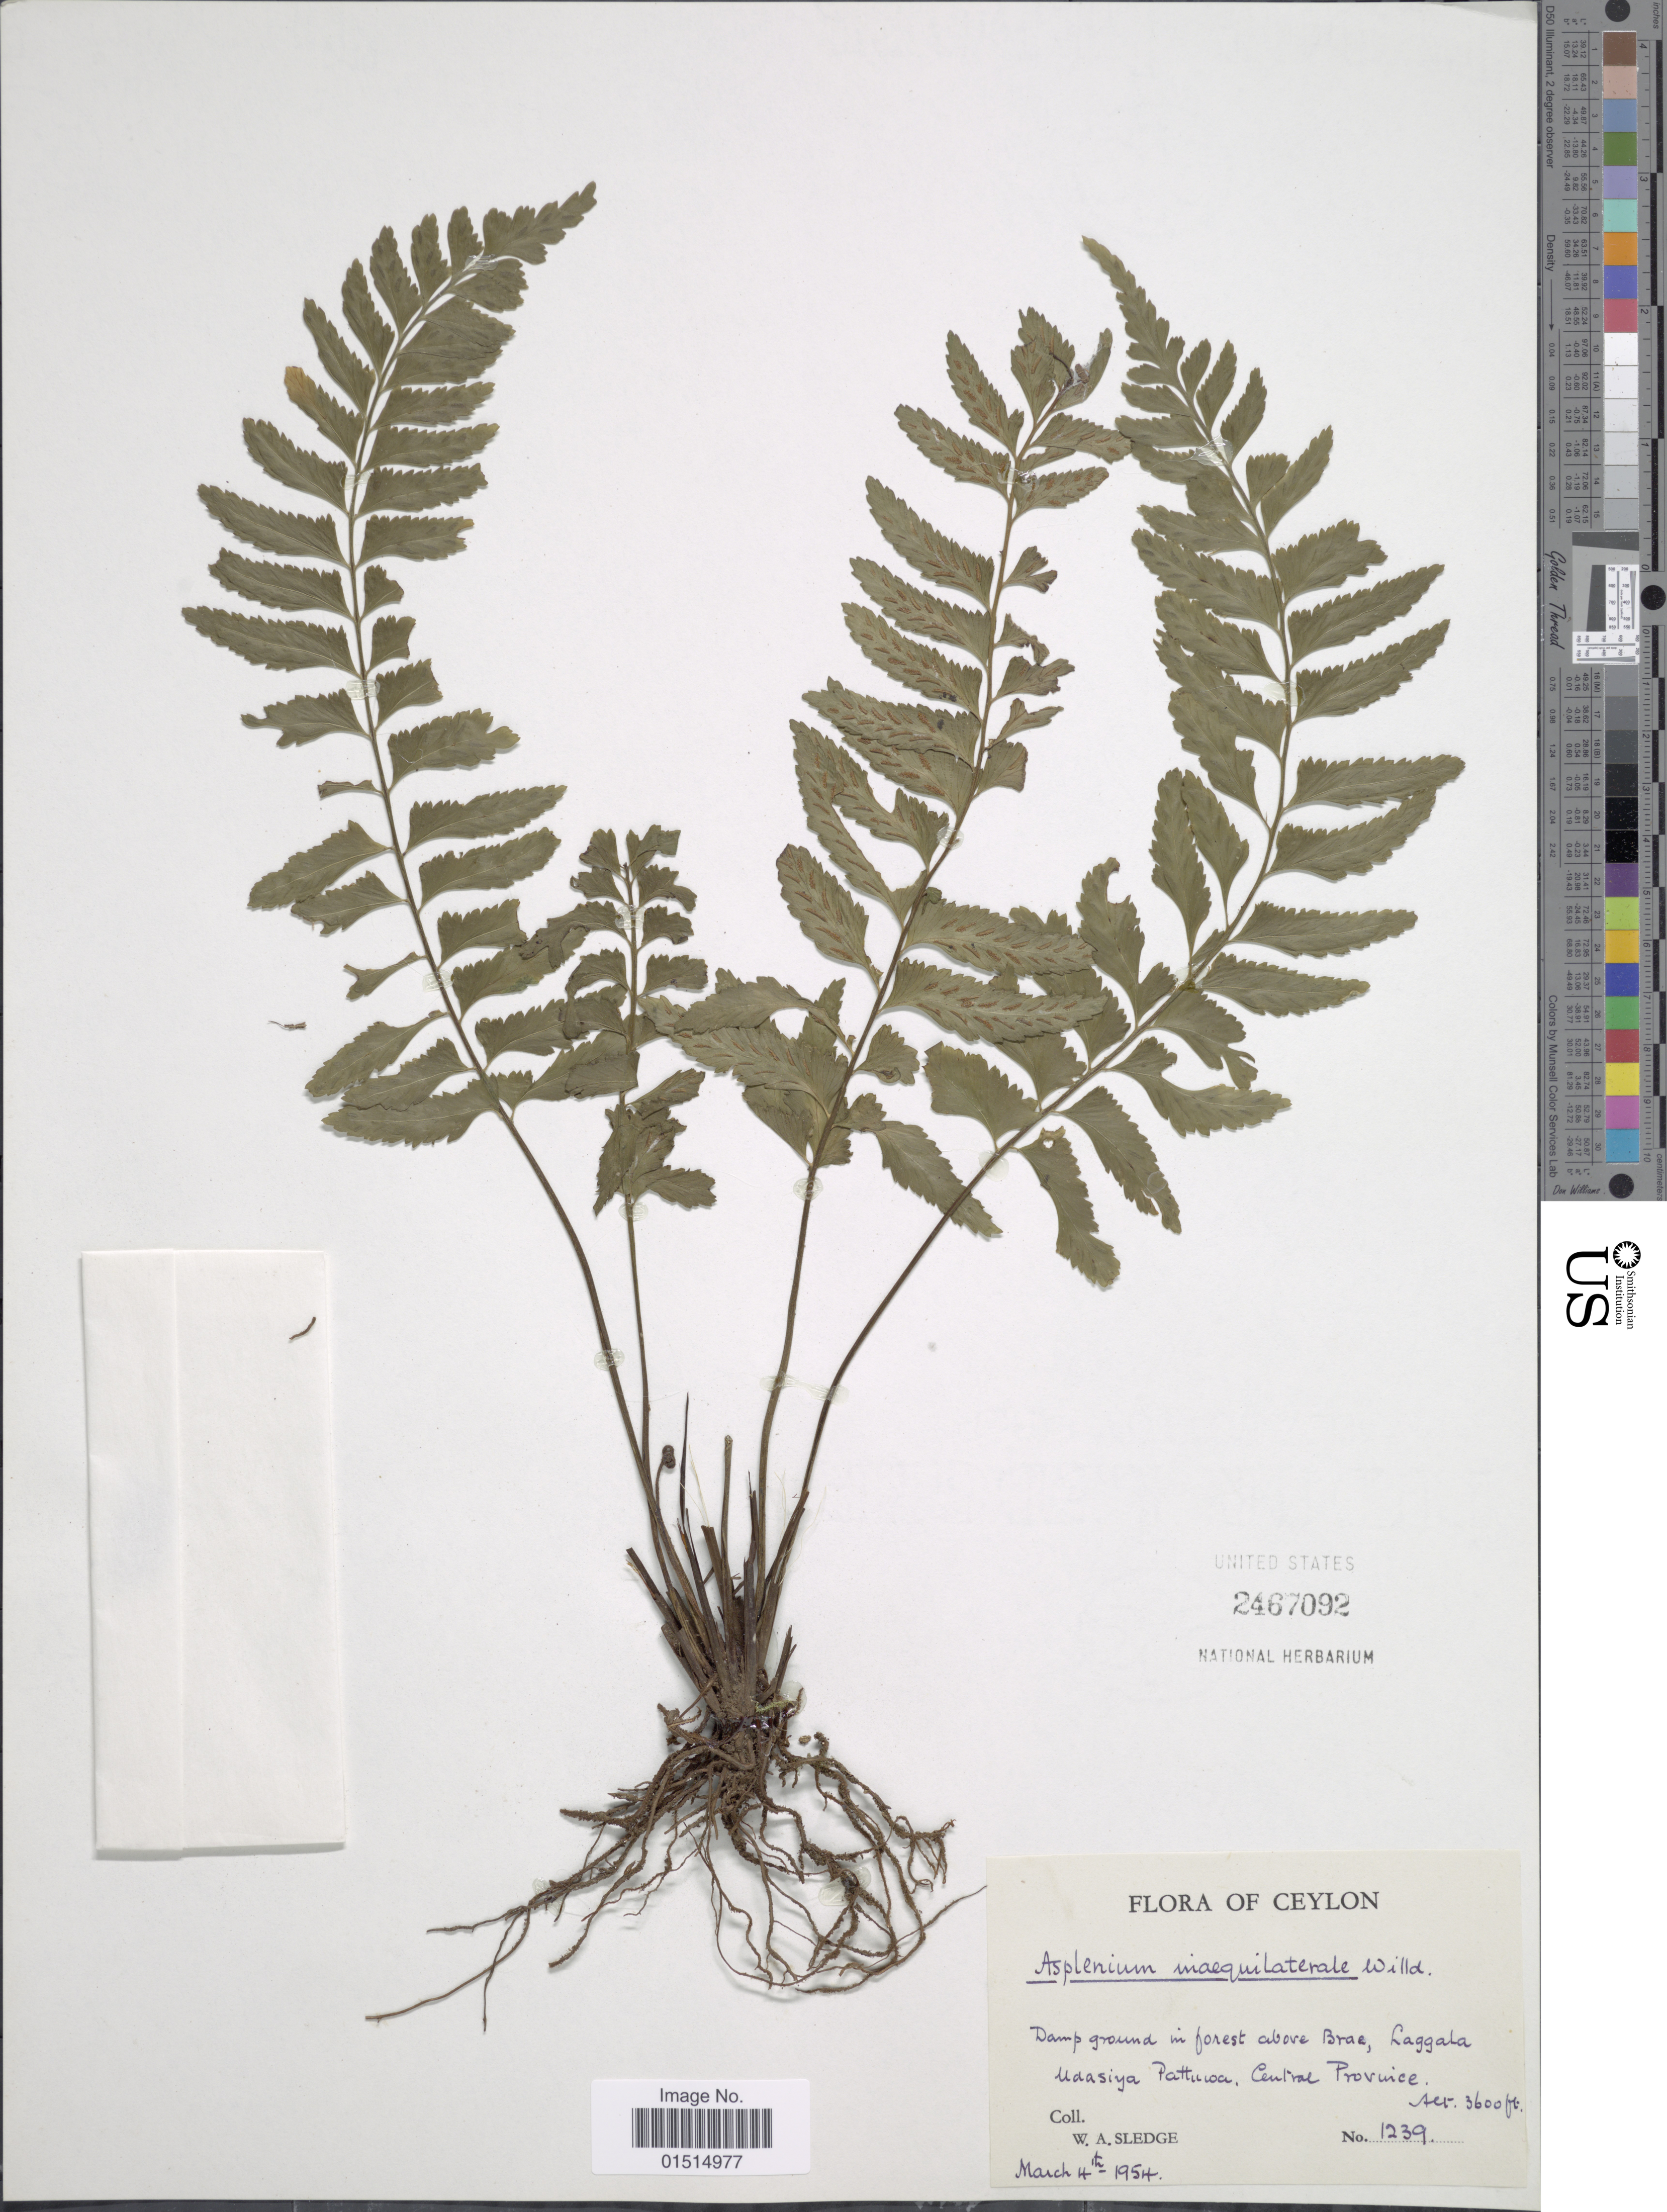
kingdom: Plantae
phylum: Tracheophyta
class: Polypodiopsida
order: Polypodiales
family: Aspleniaceae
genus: Asplenium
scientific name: Asplenium inaequilaterale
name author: Willd.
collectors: W. A. Sledge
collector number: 1239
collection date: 1954-03-01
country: Sri Lanka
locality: Ceylon, Damp ground in forest above Brae, Laggala Udasiya Pattioa, Central Province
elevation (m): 1097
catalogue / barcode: US 2467092